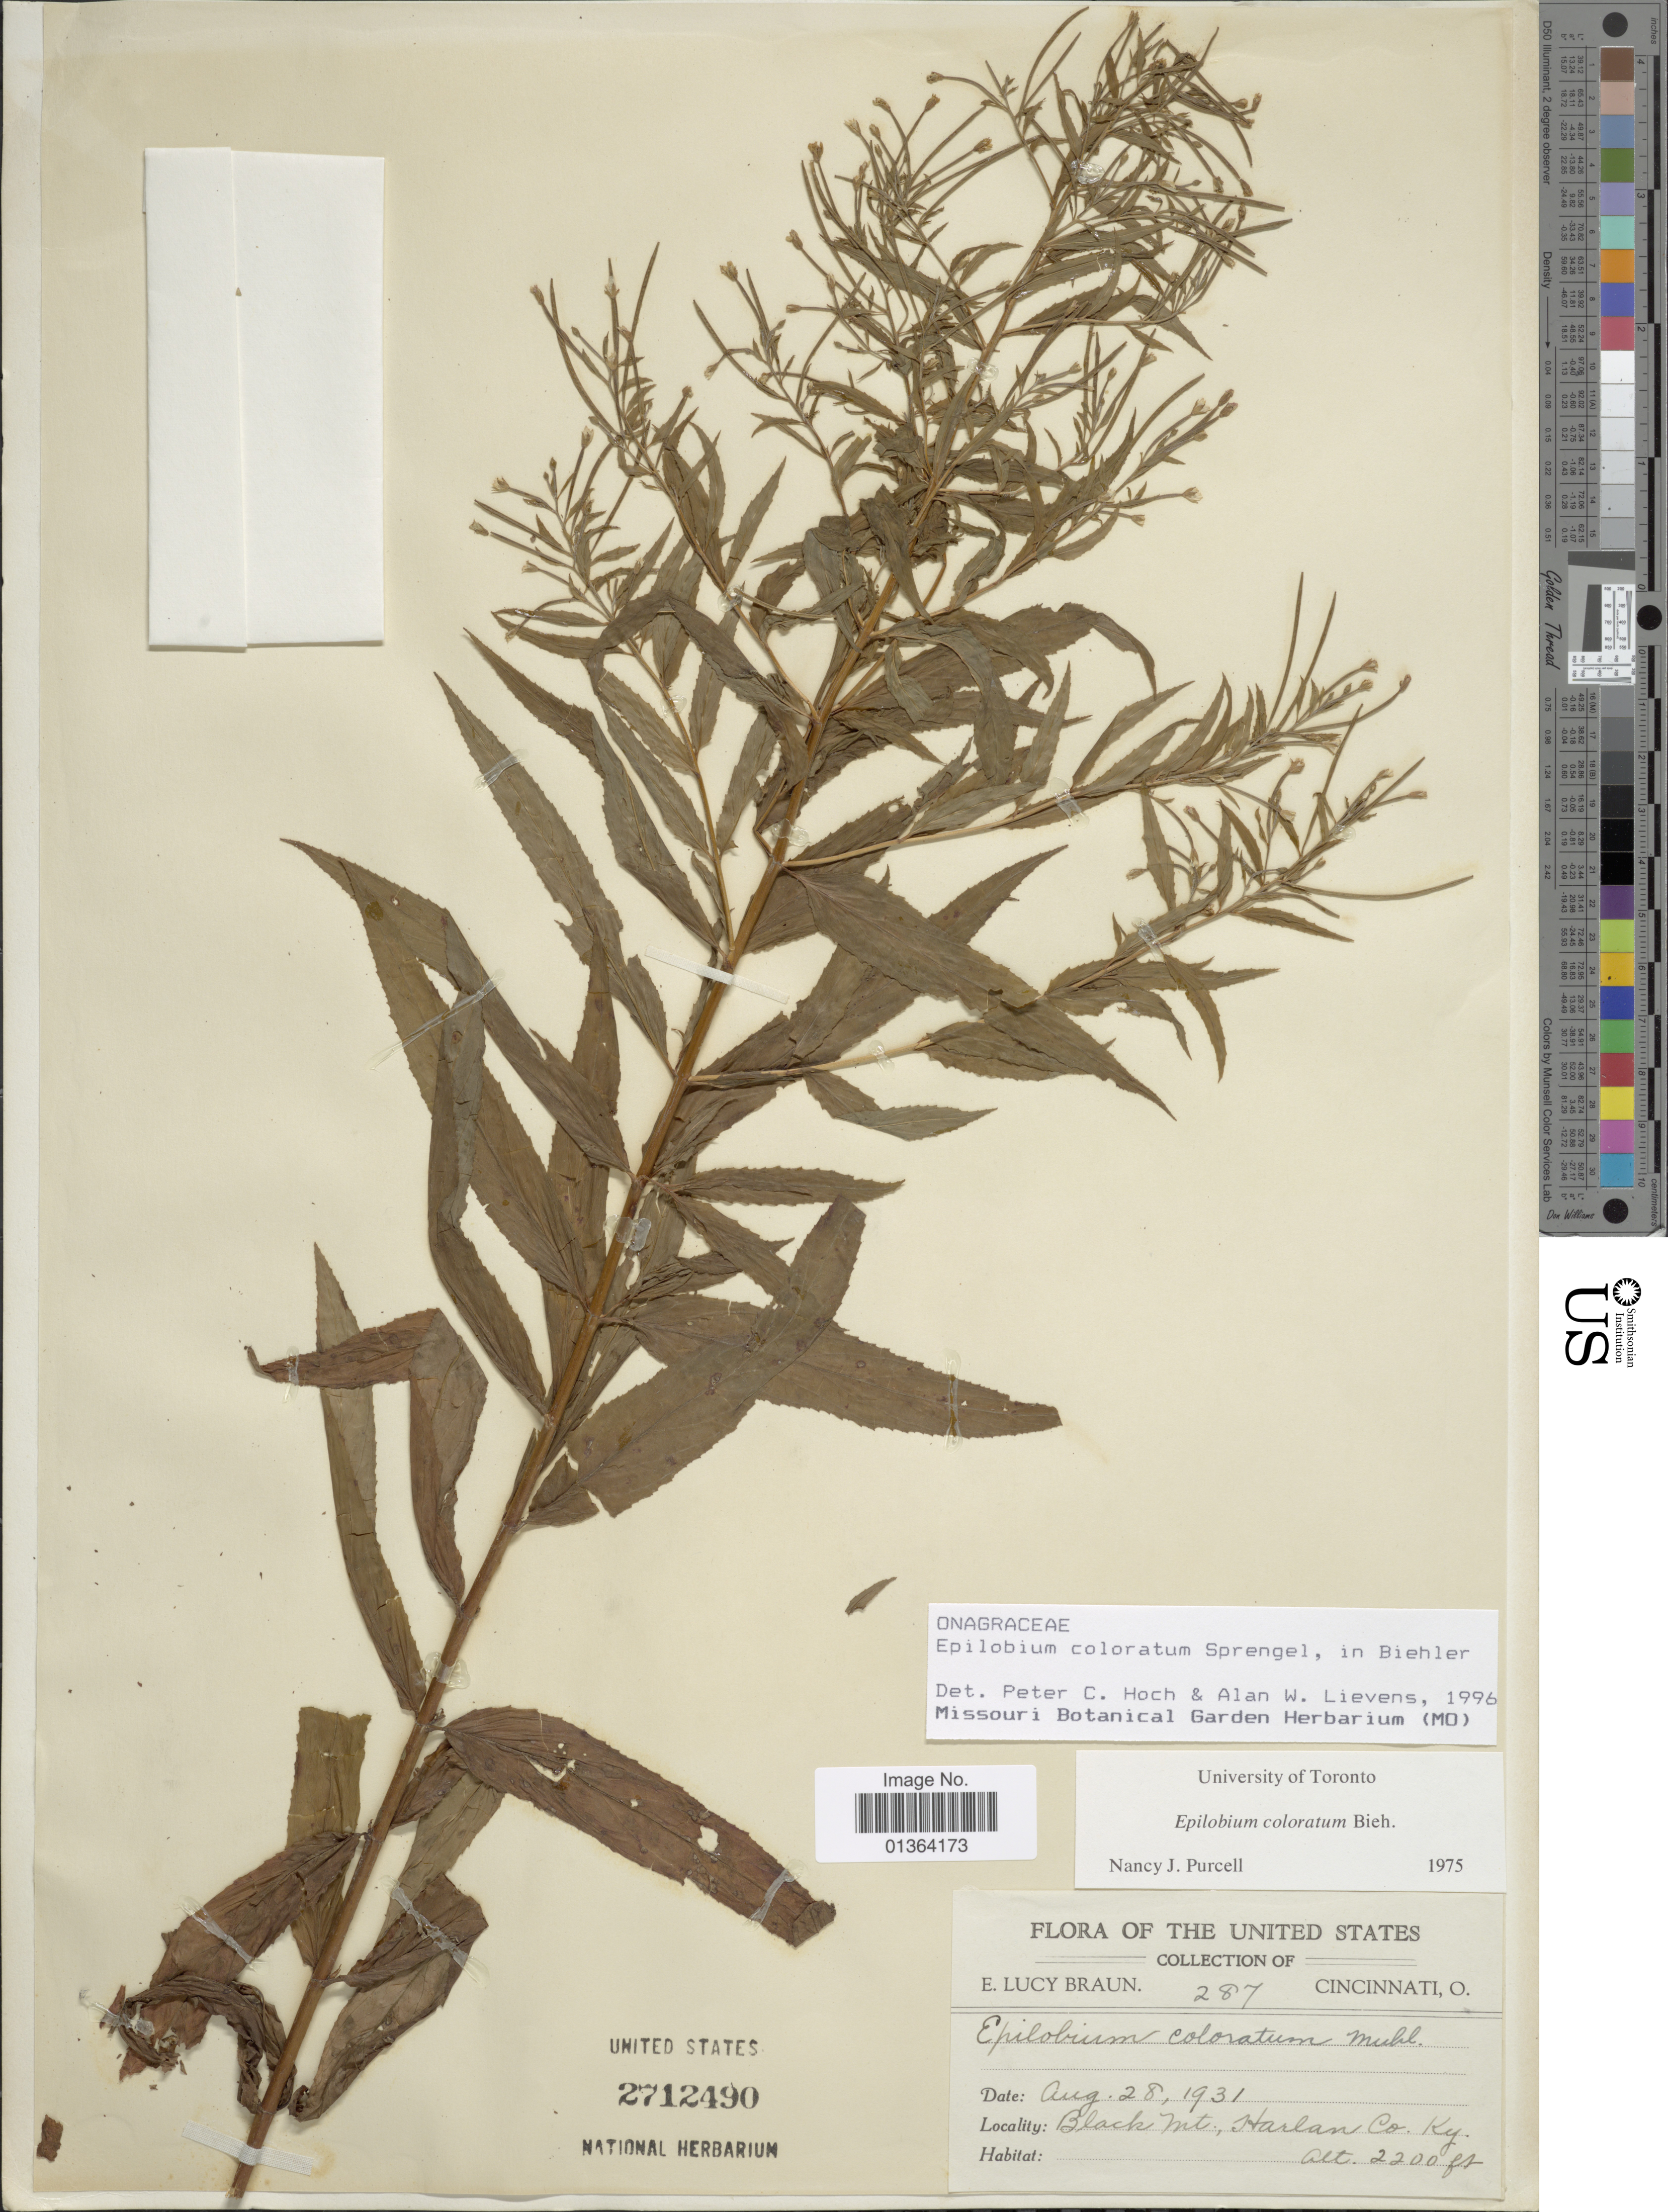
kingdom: Plantae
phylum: Tracheophyta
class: Magnoliopsida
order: Myrtales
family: Onagraceae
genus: Epilobium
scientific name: Epilobium coloratum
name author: Biehler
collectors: E. L. Braun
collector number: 287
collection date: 1931-08-28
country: United States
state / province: Kentucky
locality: Black Mt., Harlan Co. Ky.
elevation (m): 671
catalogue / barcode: US 2712490